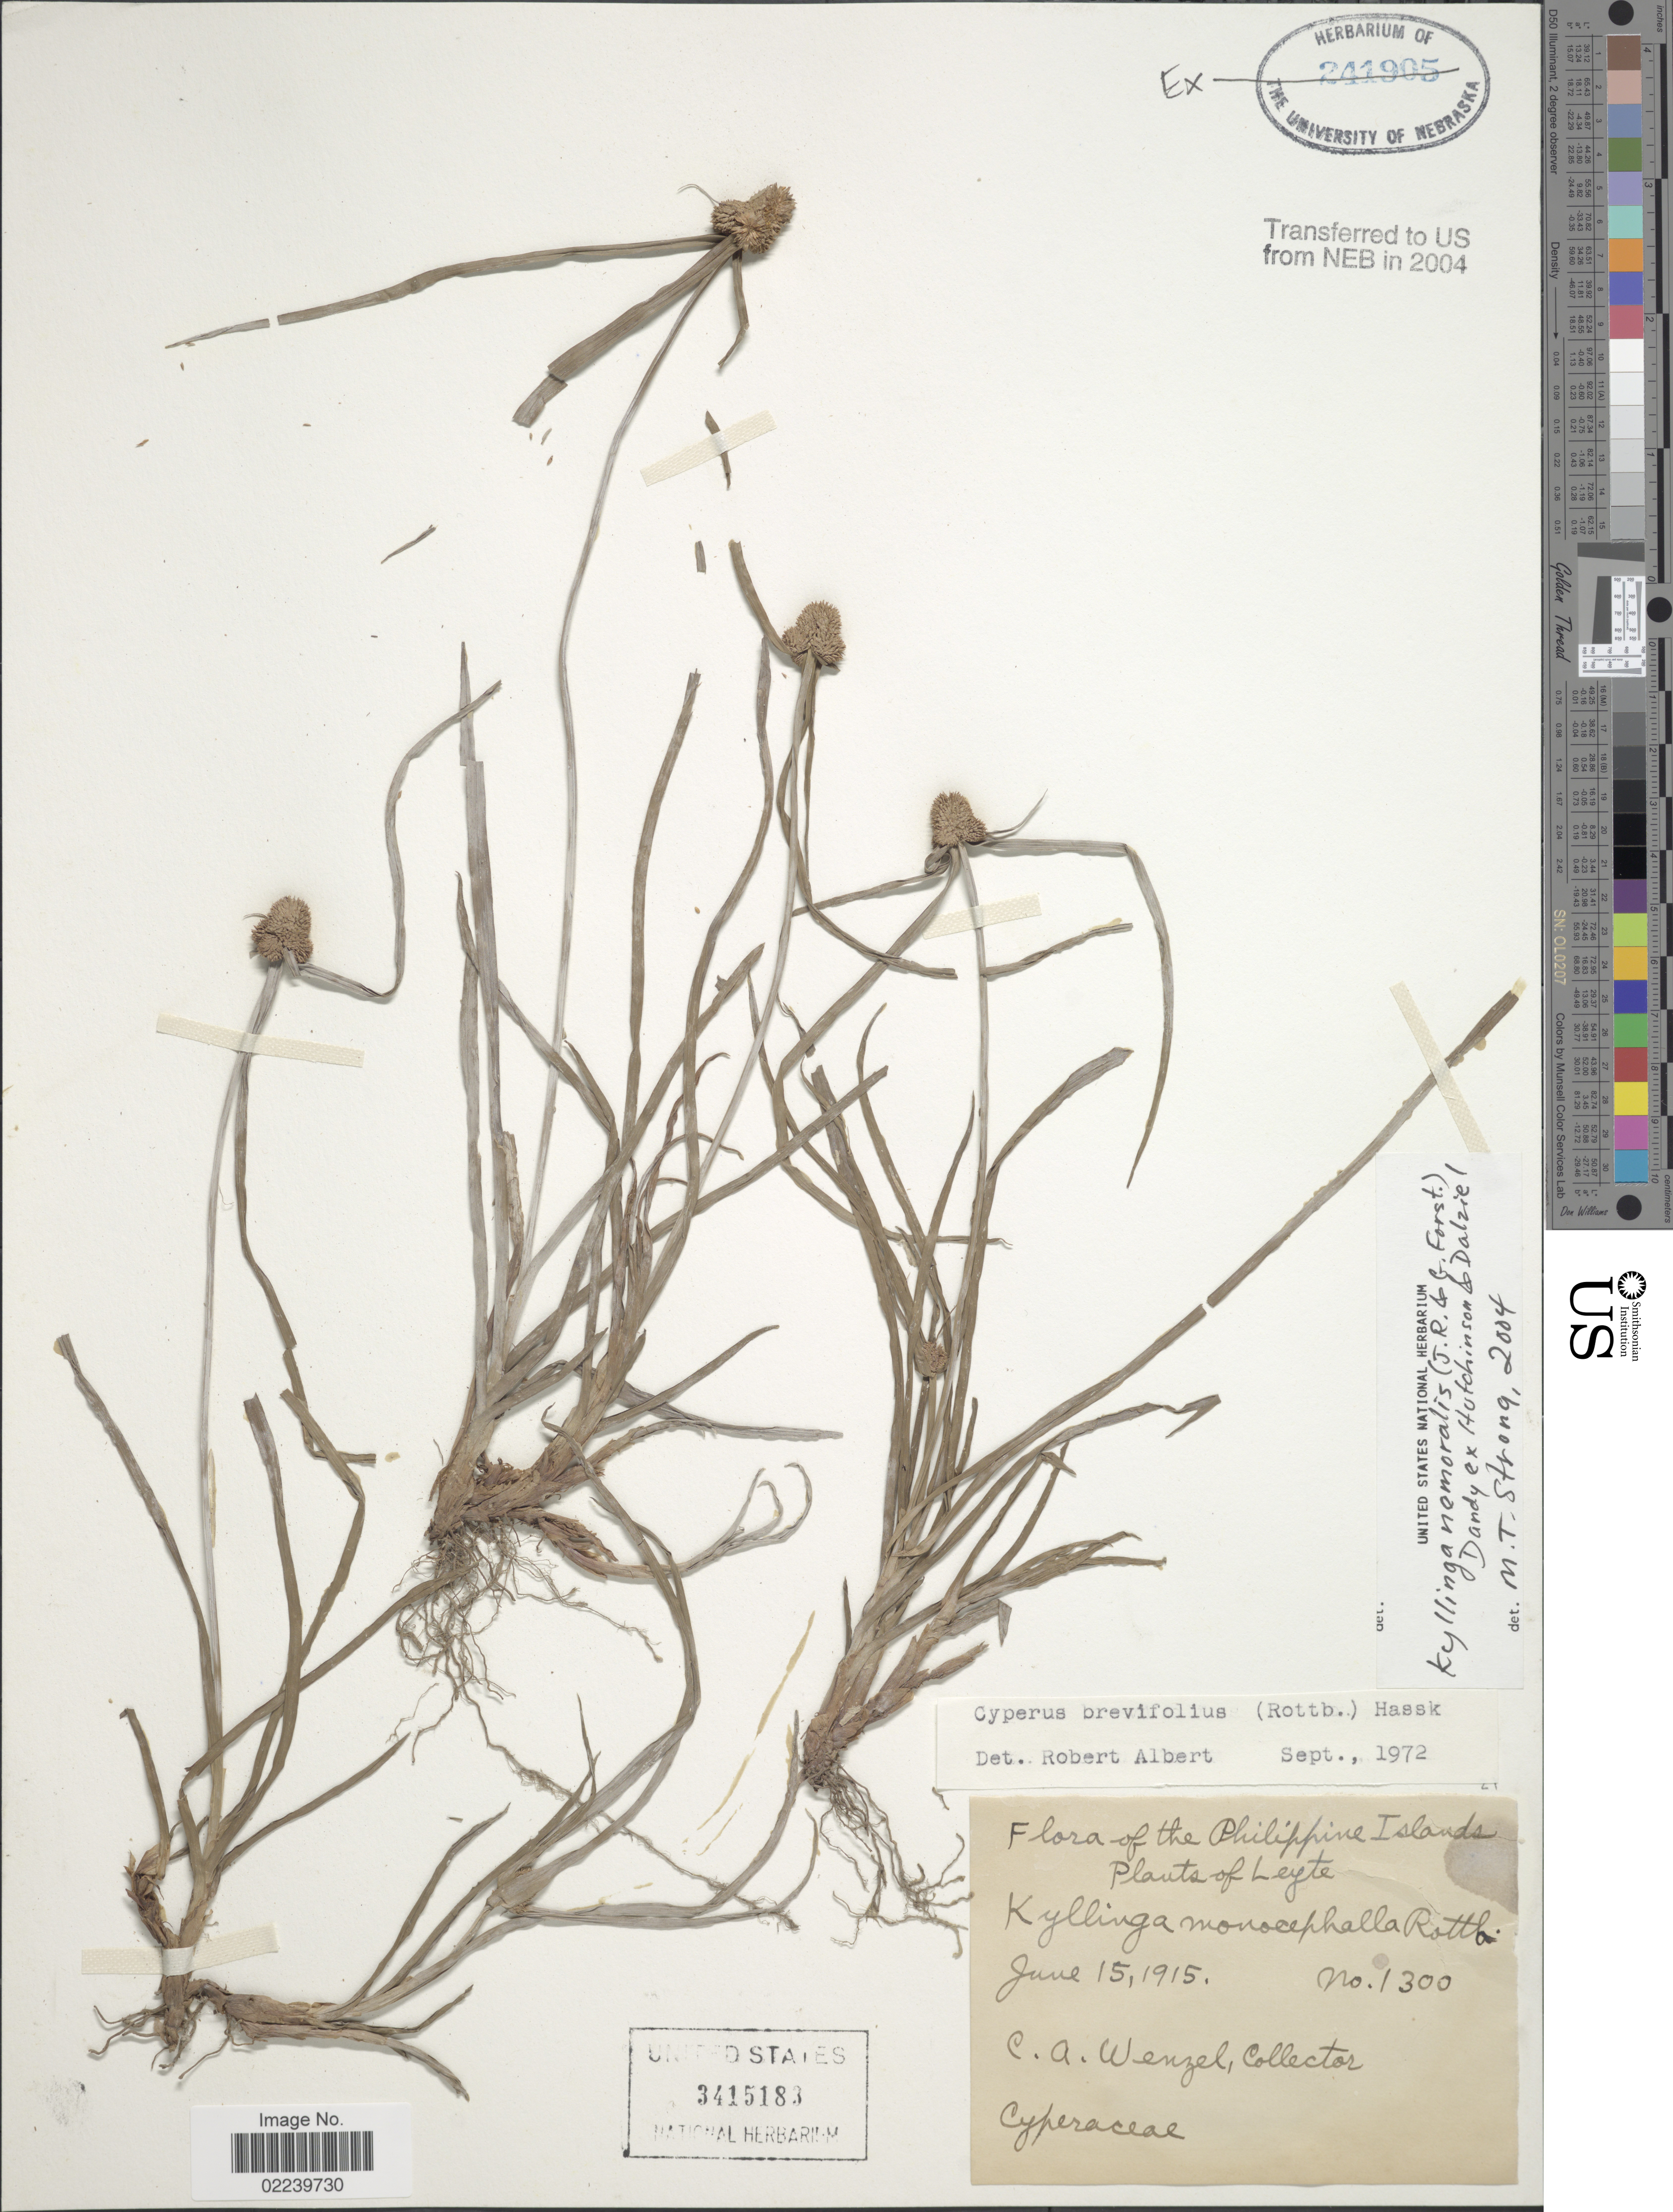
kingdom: Plantae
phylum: Tracheophyta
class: Liliopsida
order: Poales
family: Cyperaceae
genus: Cyperus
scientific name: Cyperus mindorensis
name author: (Steud.) Huygh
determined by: Strong, M. T., (US), Smithsonian Institution - National Museum of Natural History (UNITED STATES)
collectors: C. Wenzel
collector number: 1300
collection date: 1915-06-15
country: Philippines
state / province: Eastern Visayas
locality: Leyte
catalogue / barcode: US 3415183